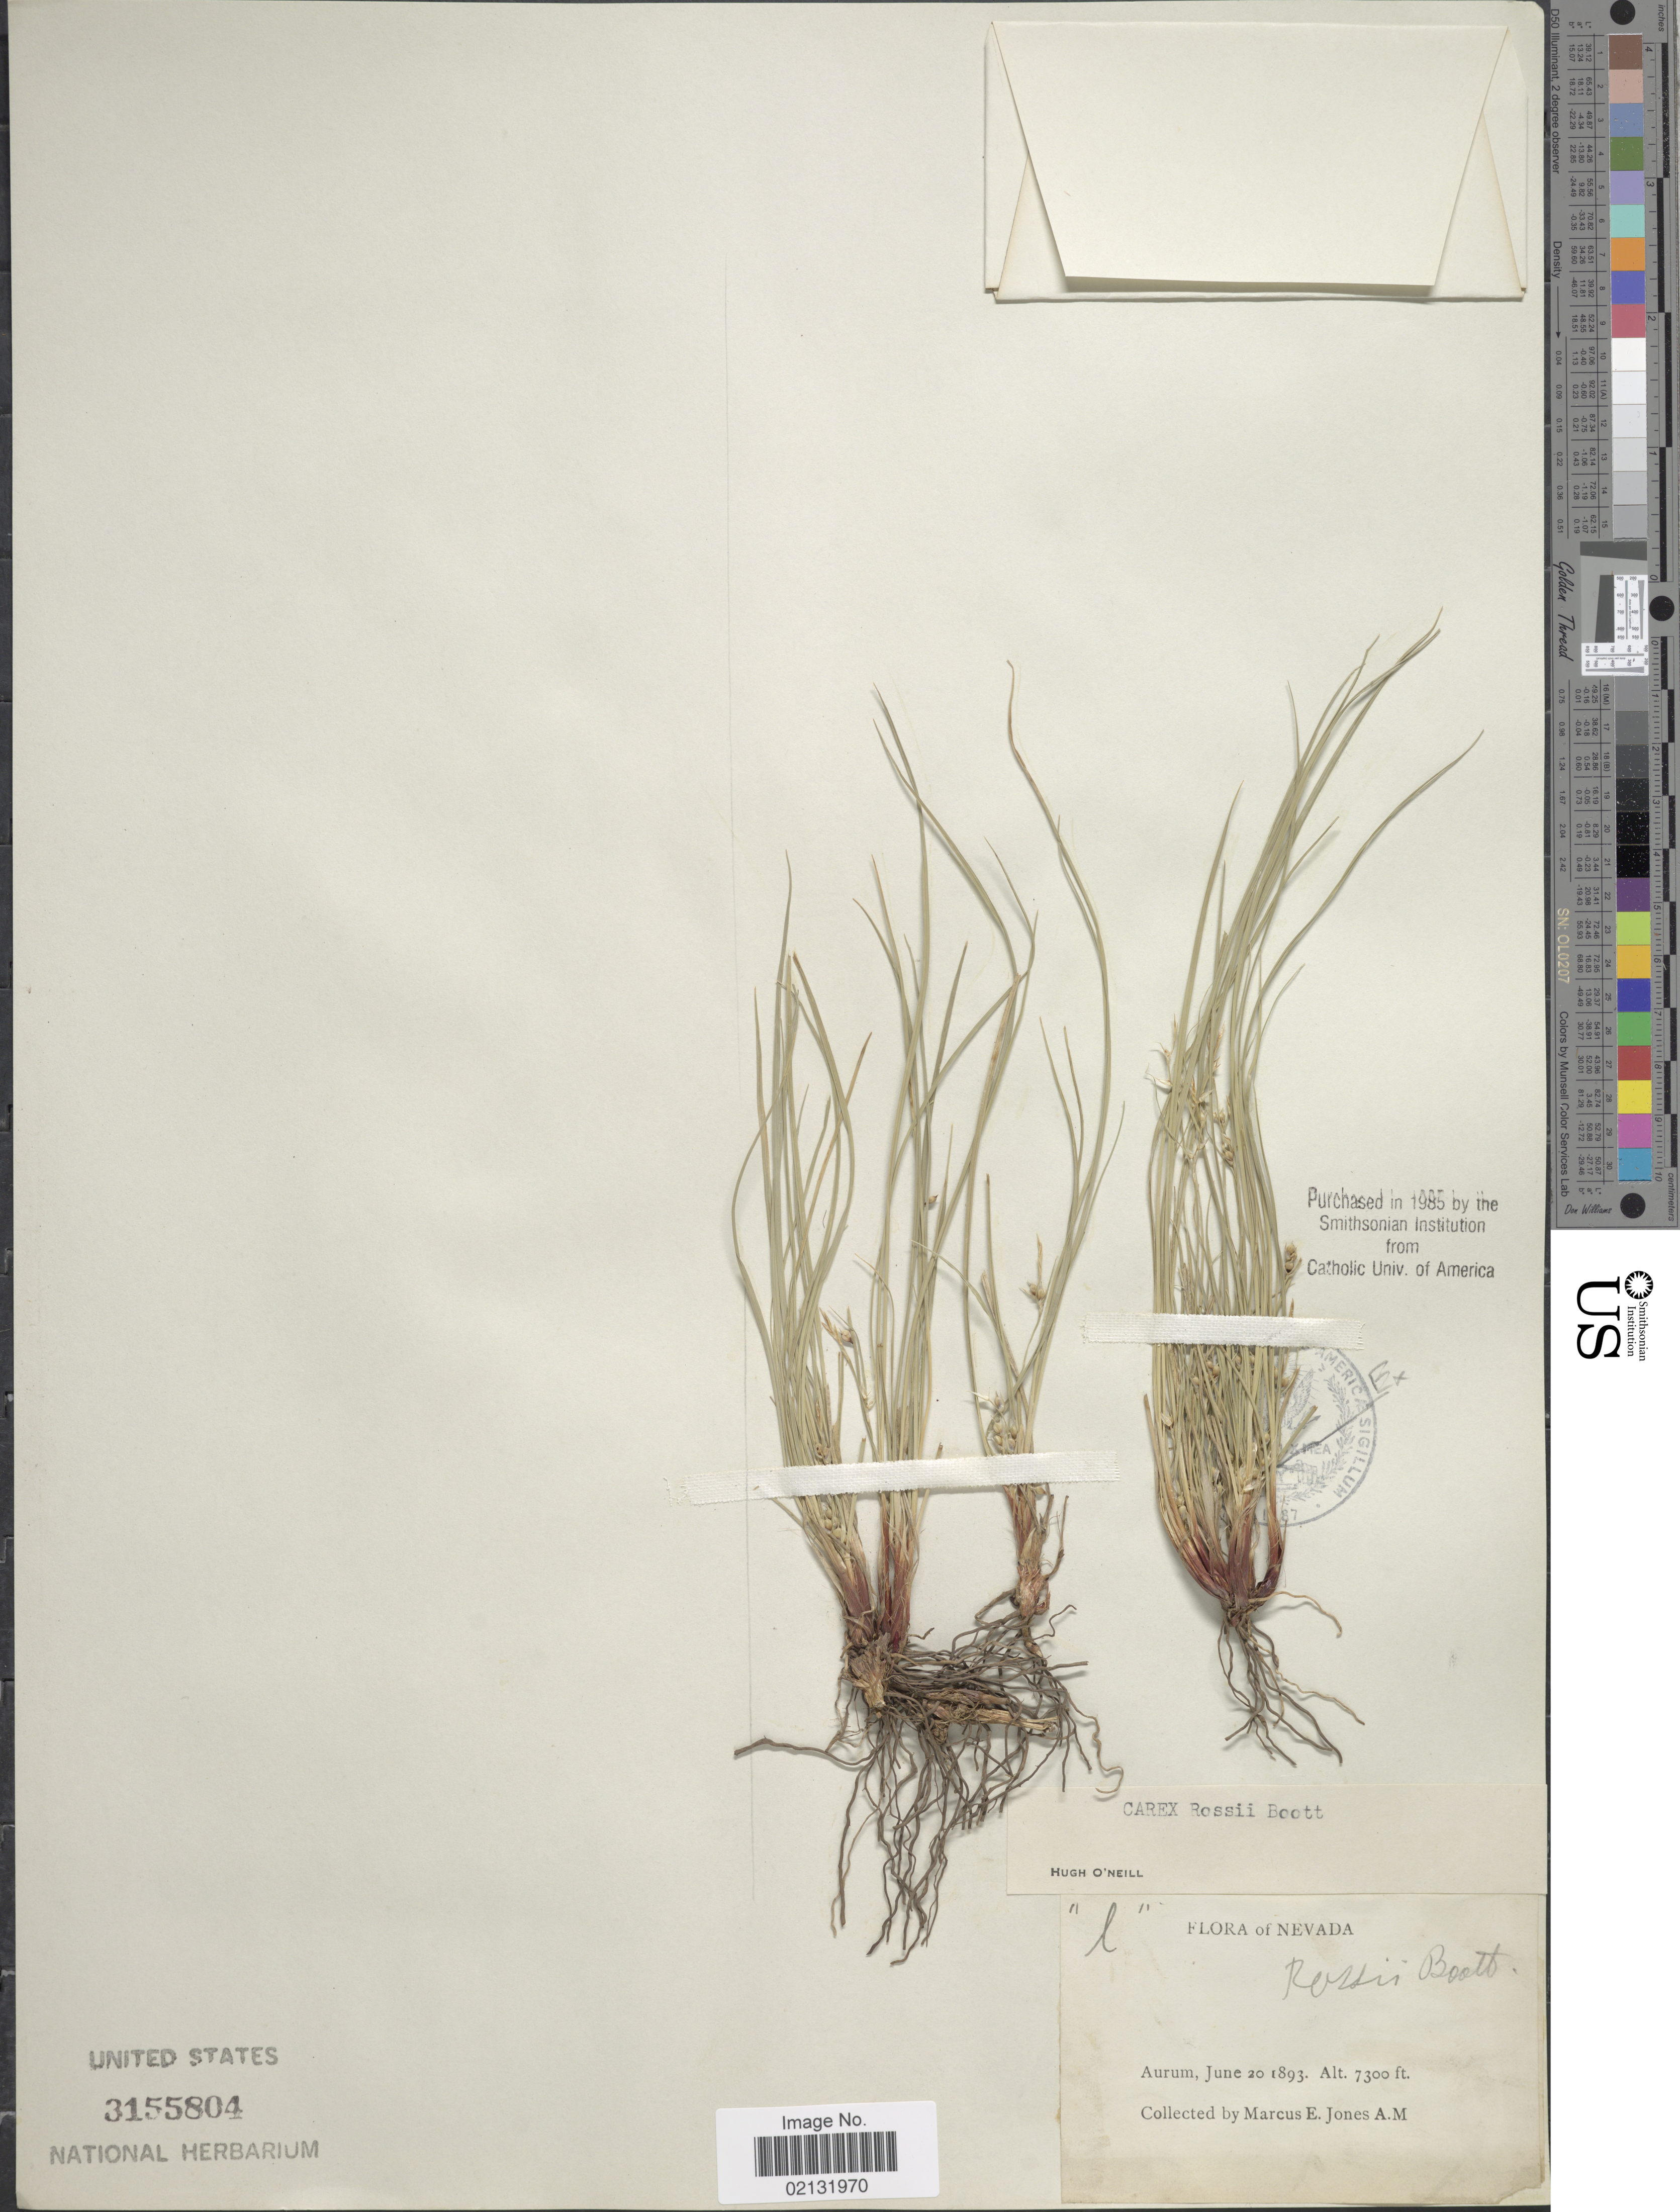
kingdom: Plantae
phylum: Tracheophyta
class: Liliopsida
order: Poales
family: Cyperaceae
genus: Carex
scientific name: Carex rossii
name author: Boott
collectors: M. E. Jones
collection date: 1893-06-20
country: United States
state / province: Nevada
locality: Nevada, Aurum.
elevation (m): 2225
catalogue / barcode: US 3155804